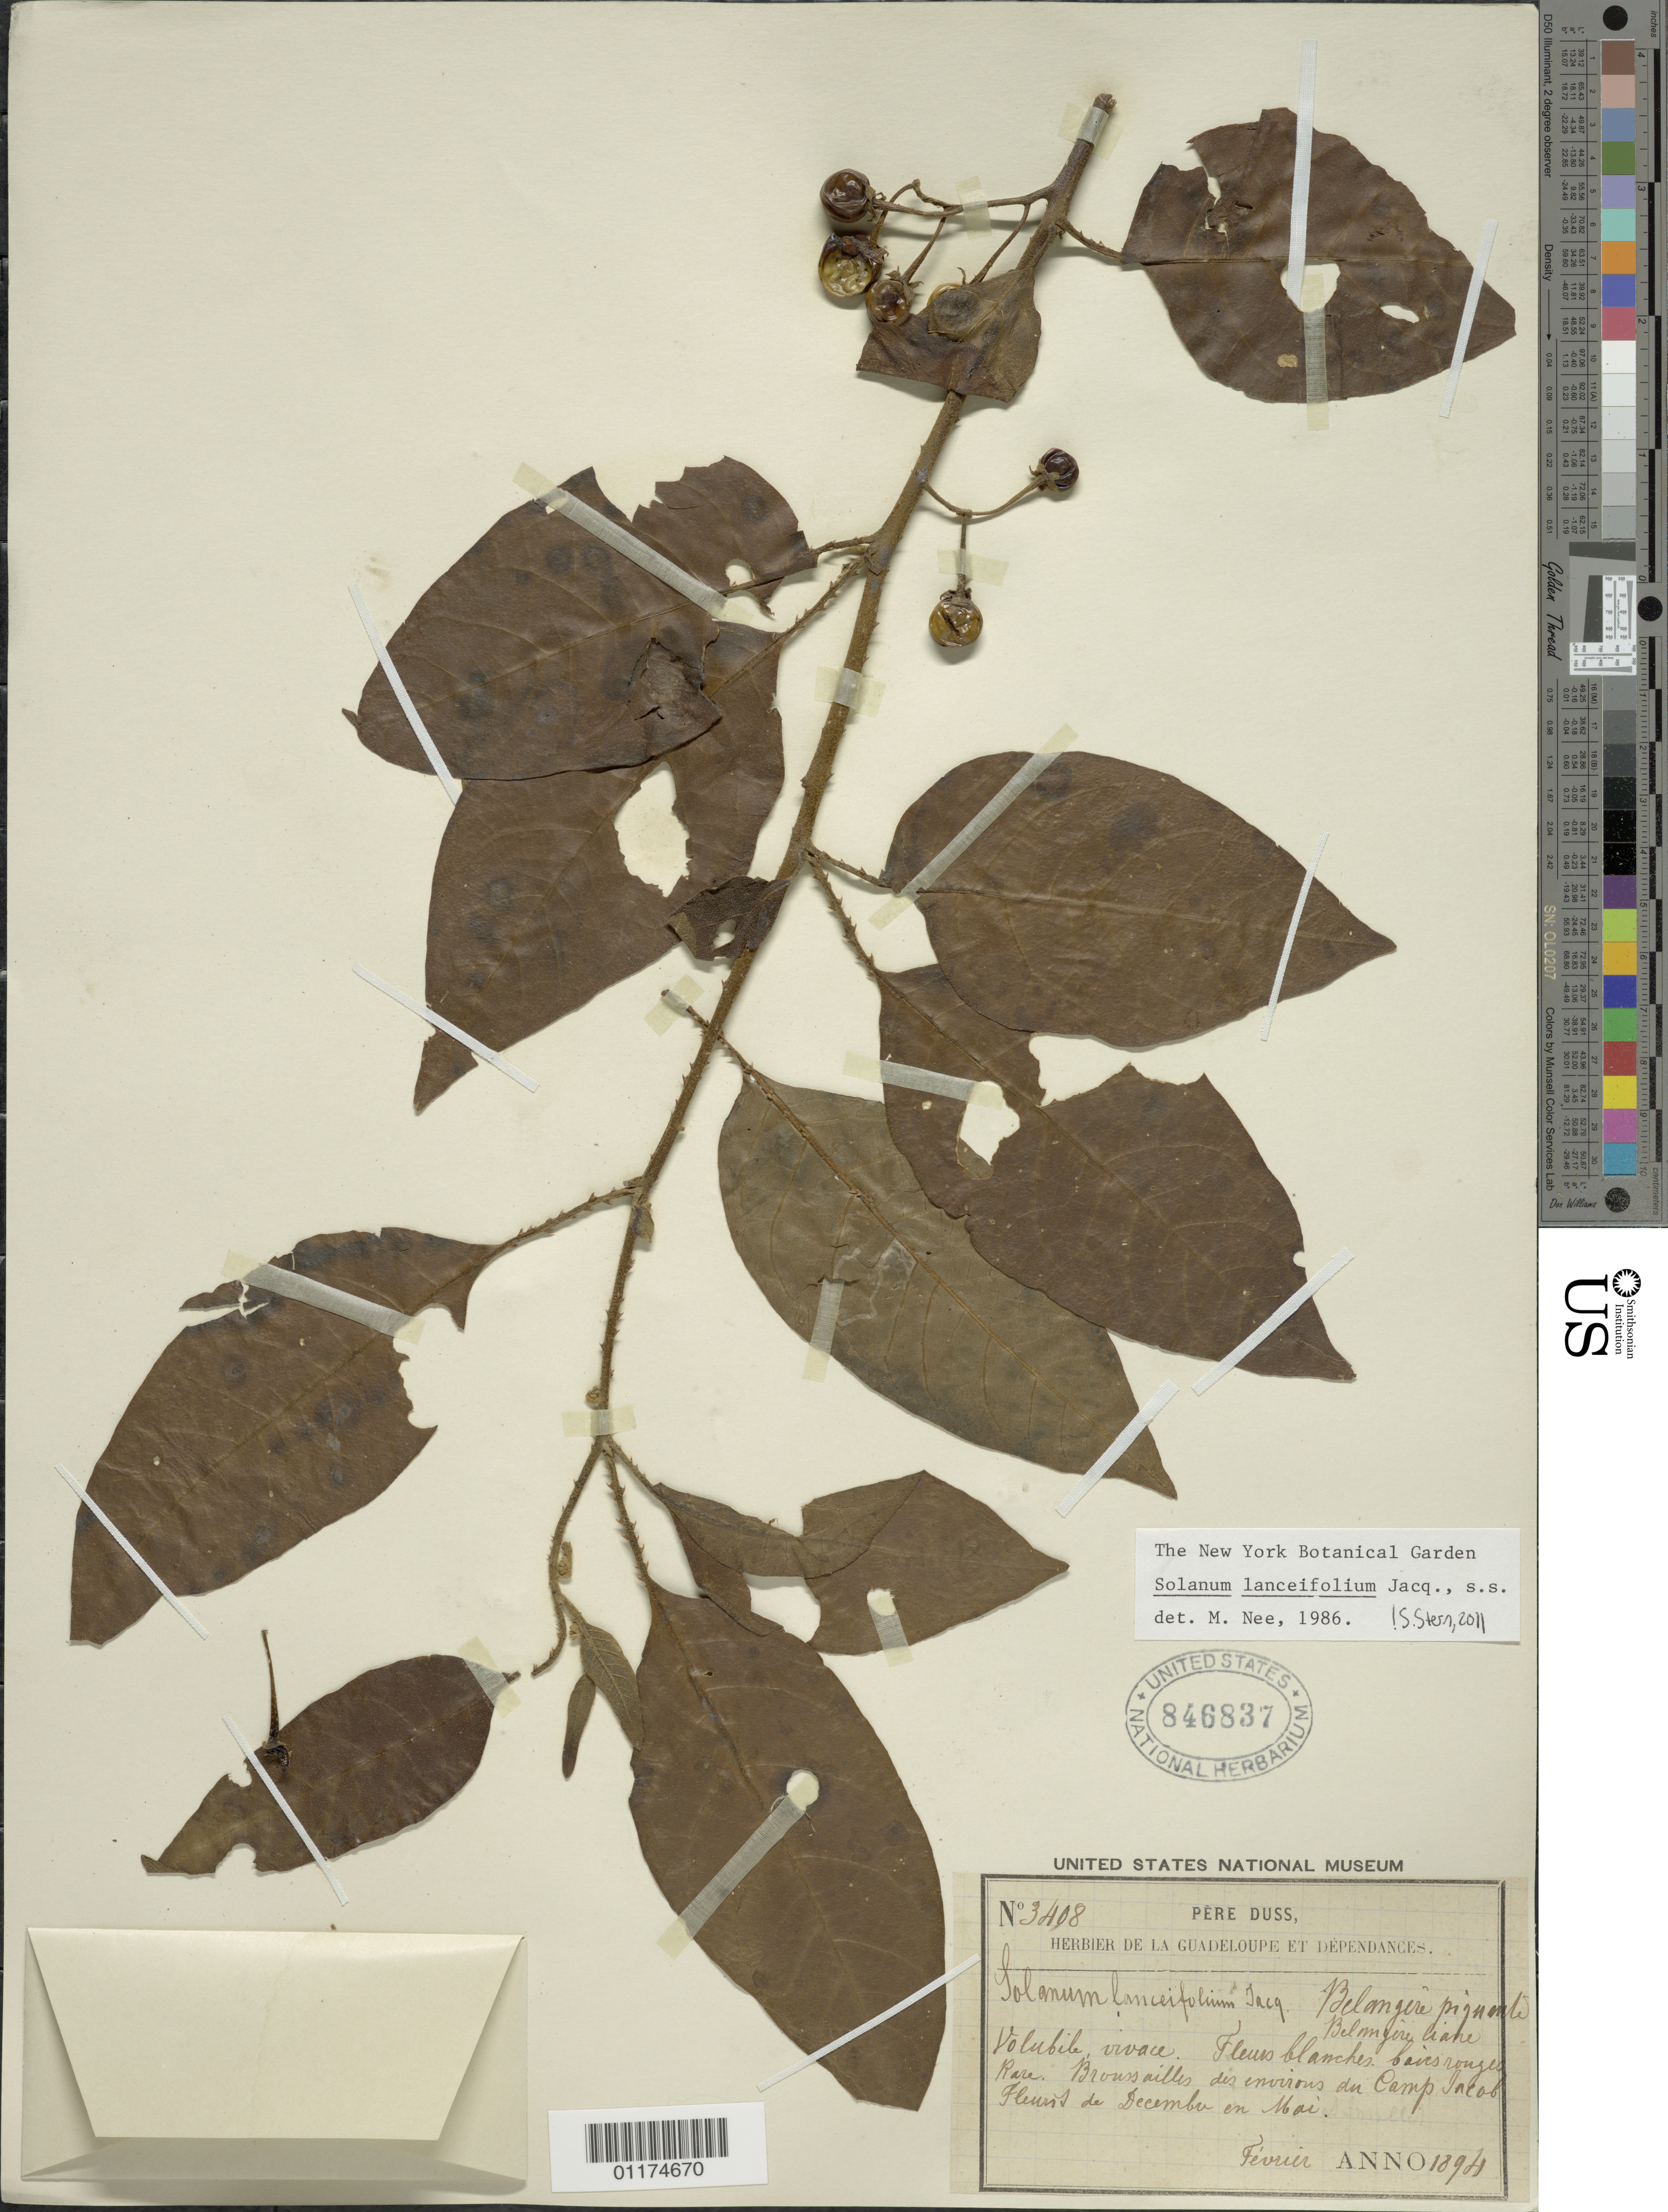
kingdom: Plantae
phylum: Tracheophyta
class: Magnoliopsida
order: Solanales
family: Solanaceae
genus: Solanum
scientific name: Solanum lanceifolium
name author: Jacq.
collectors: Père Duss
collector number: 3408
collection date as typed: Feb 1894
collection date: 1894-02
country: Guadeloupe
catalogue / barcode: US 846837